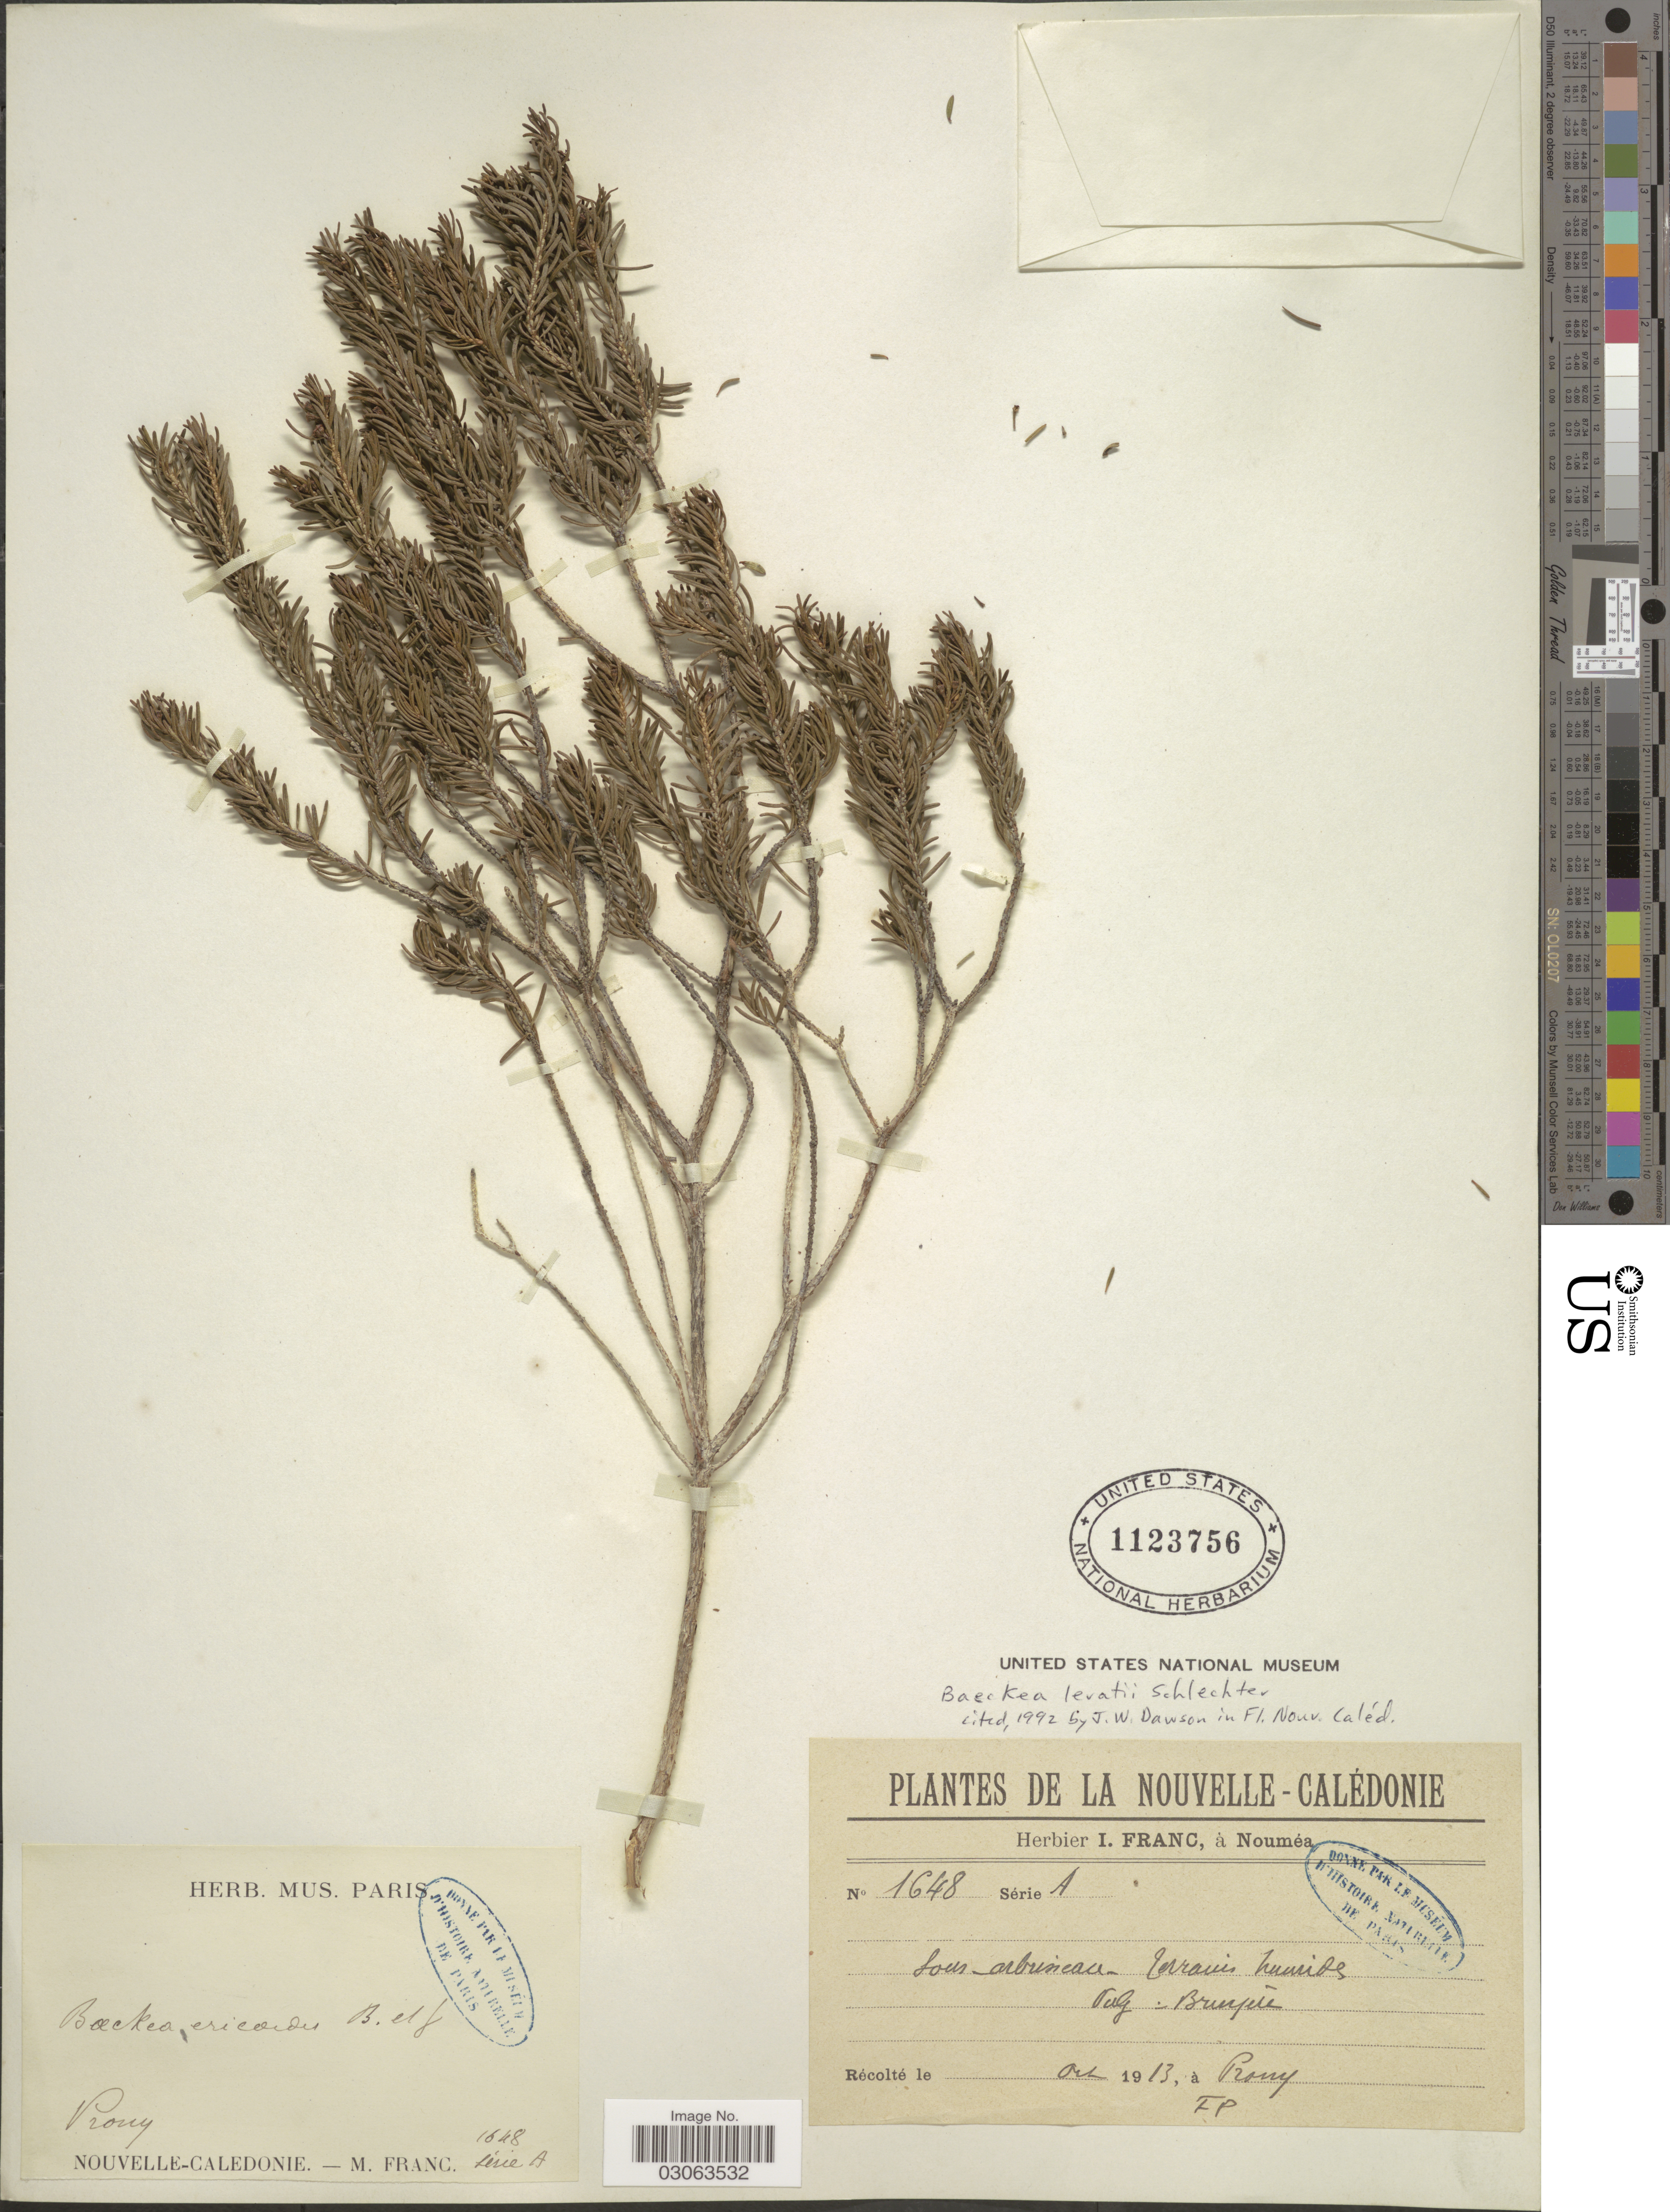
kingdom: Plantae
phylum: Tracheophyta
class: Magnoliopsida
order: Myrtales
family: Myrtaceae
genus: Sannantha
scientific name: Sannantha leratii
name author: (Schltr.) P.G. Wilson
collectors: M. Franc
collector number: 1648 série A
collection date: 1913-10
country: New Caledonia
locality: Nouvelle-Caledonie. Prony.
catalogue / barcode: US 1123756